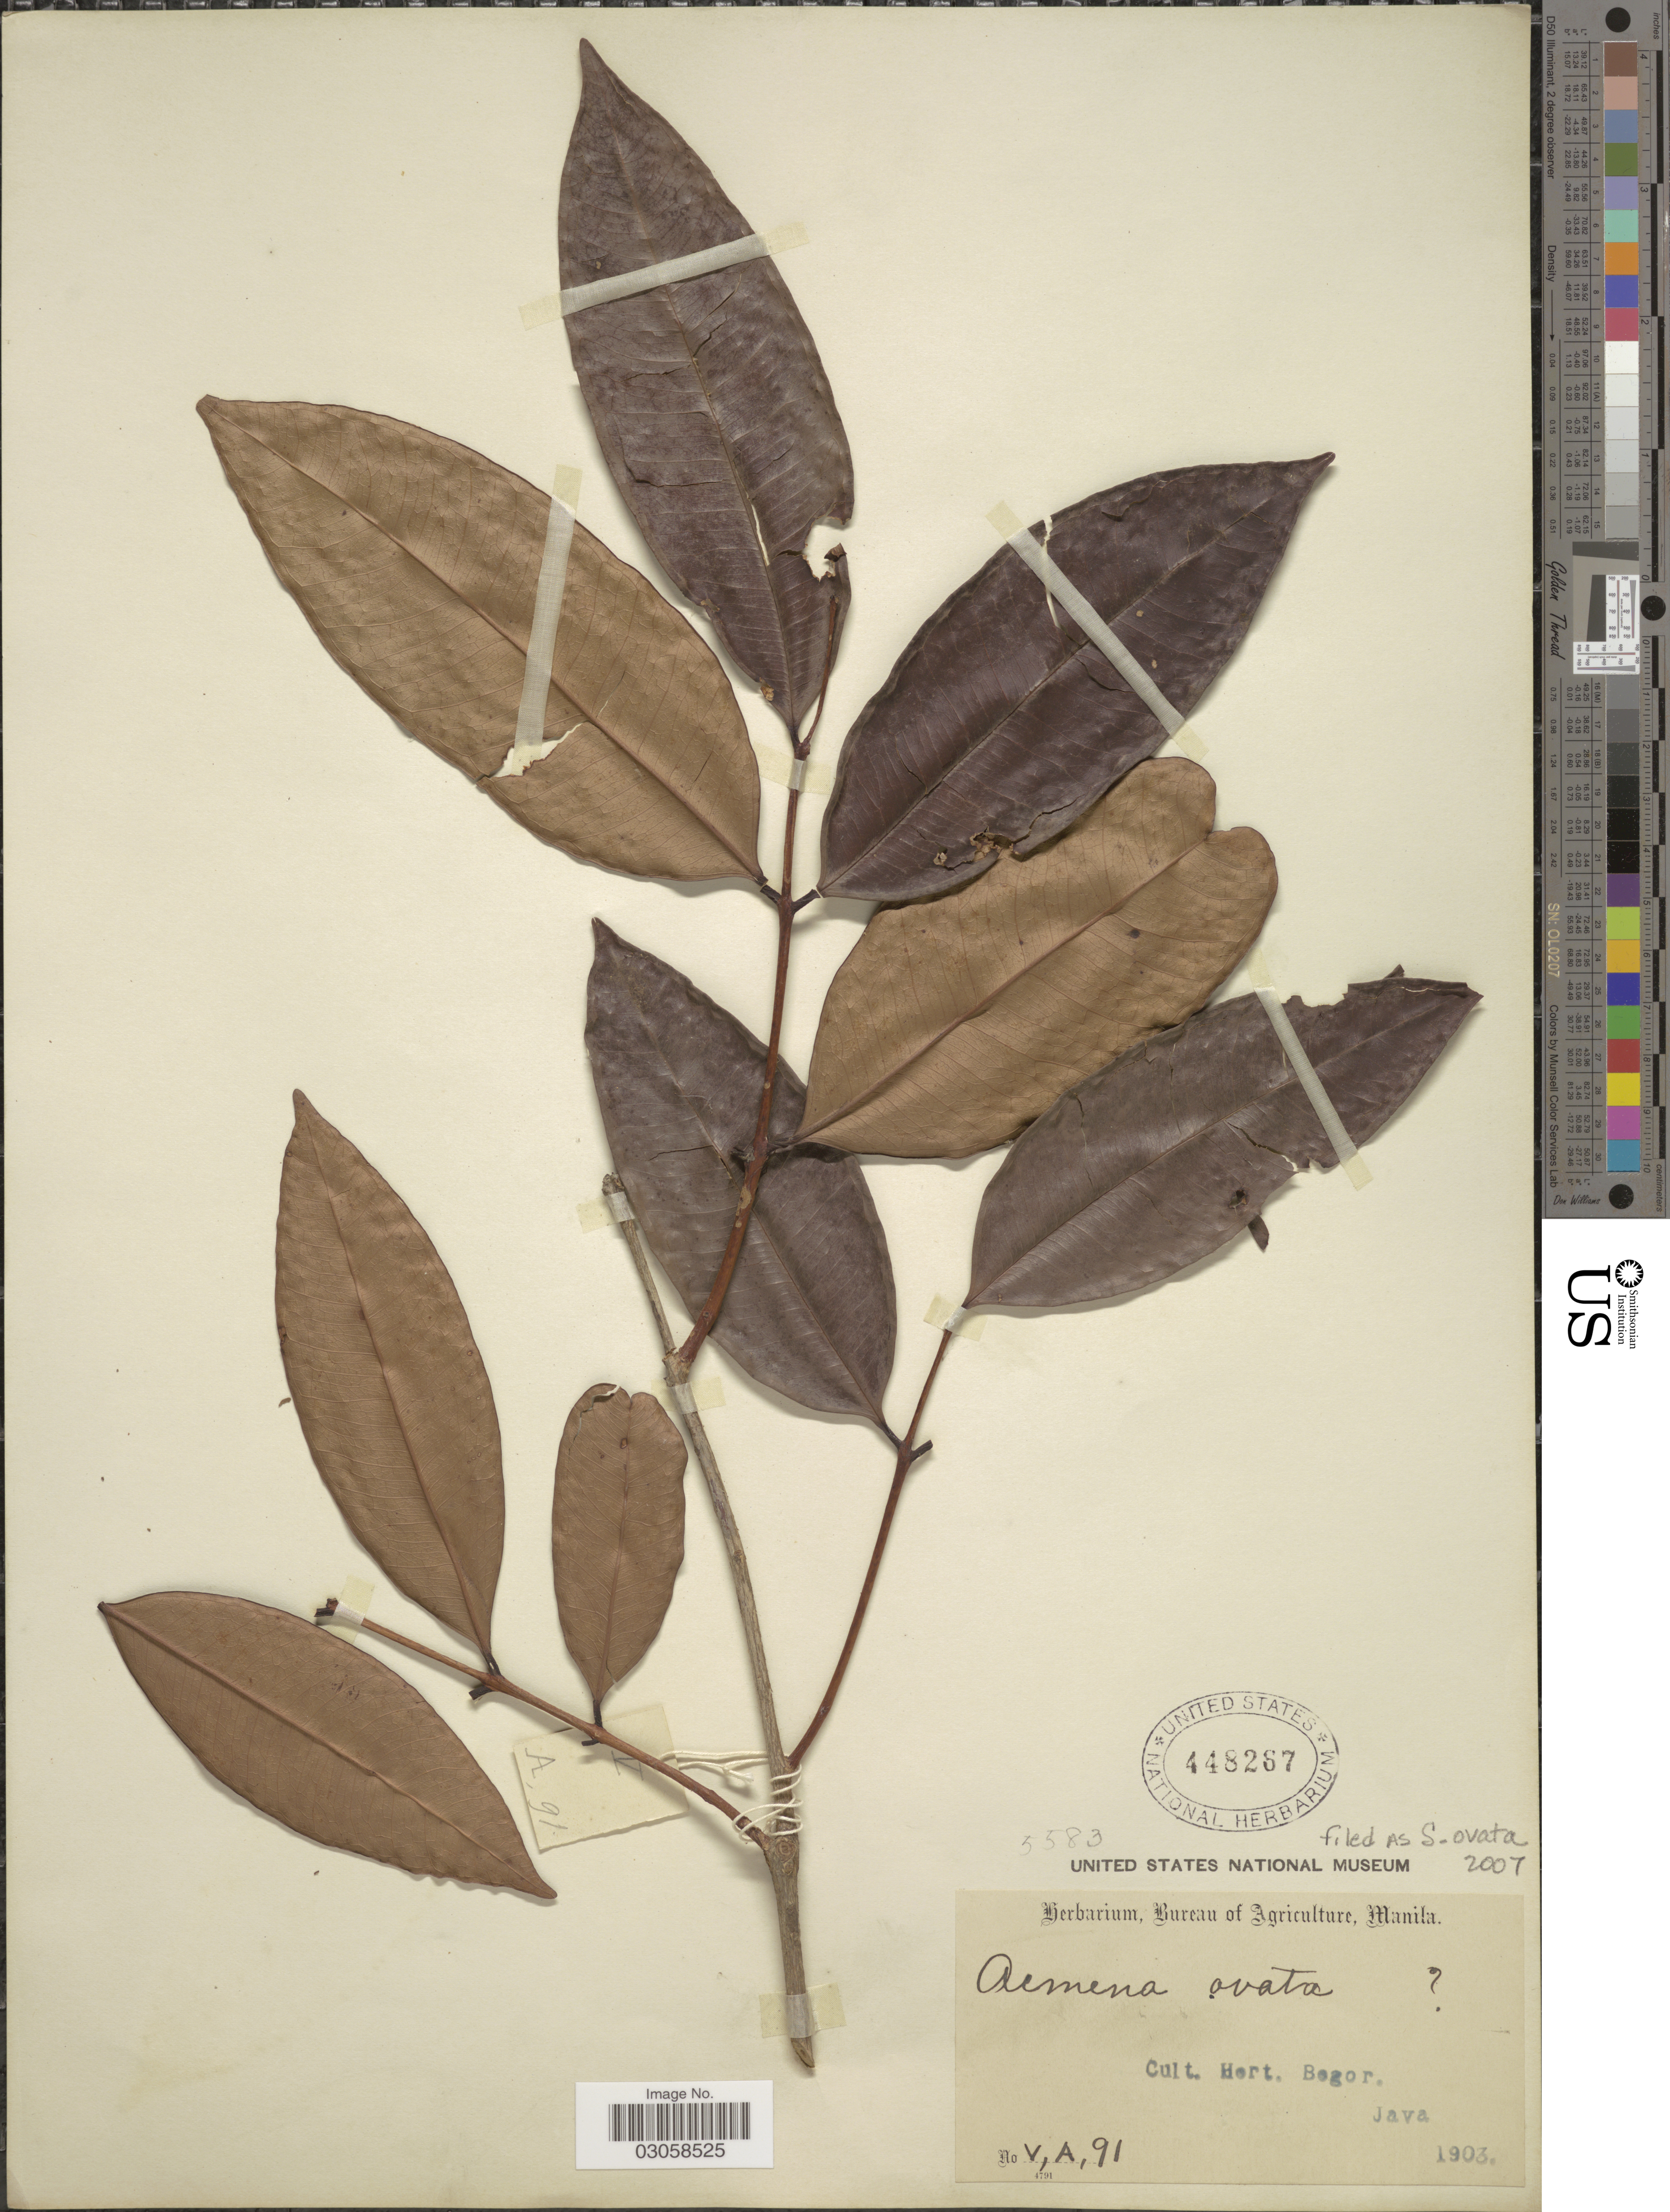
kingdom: Plantae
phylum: Tracheophyta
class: Magnoliopsida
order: Myrtales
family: Myrtaceae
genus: Syzygium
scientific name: Syzygium sp.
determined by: Strong, Mark T., (BOT), Smithsonian Institution - National Museum of Natural History (UNITED STATES)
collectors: Ex herb. Bureau of Agriculture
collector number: V, A, 91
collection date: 1903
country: Indonesia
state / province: Java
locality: Hort. Bogor.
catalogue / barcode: US 448267